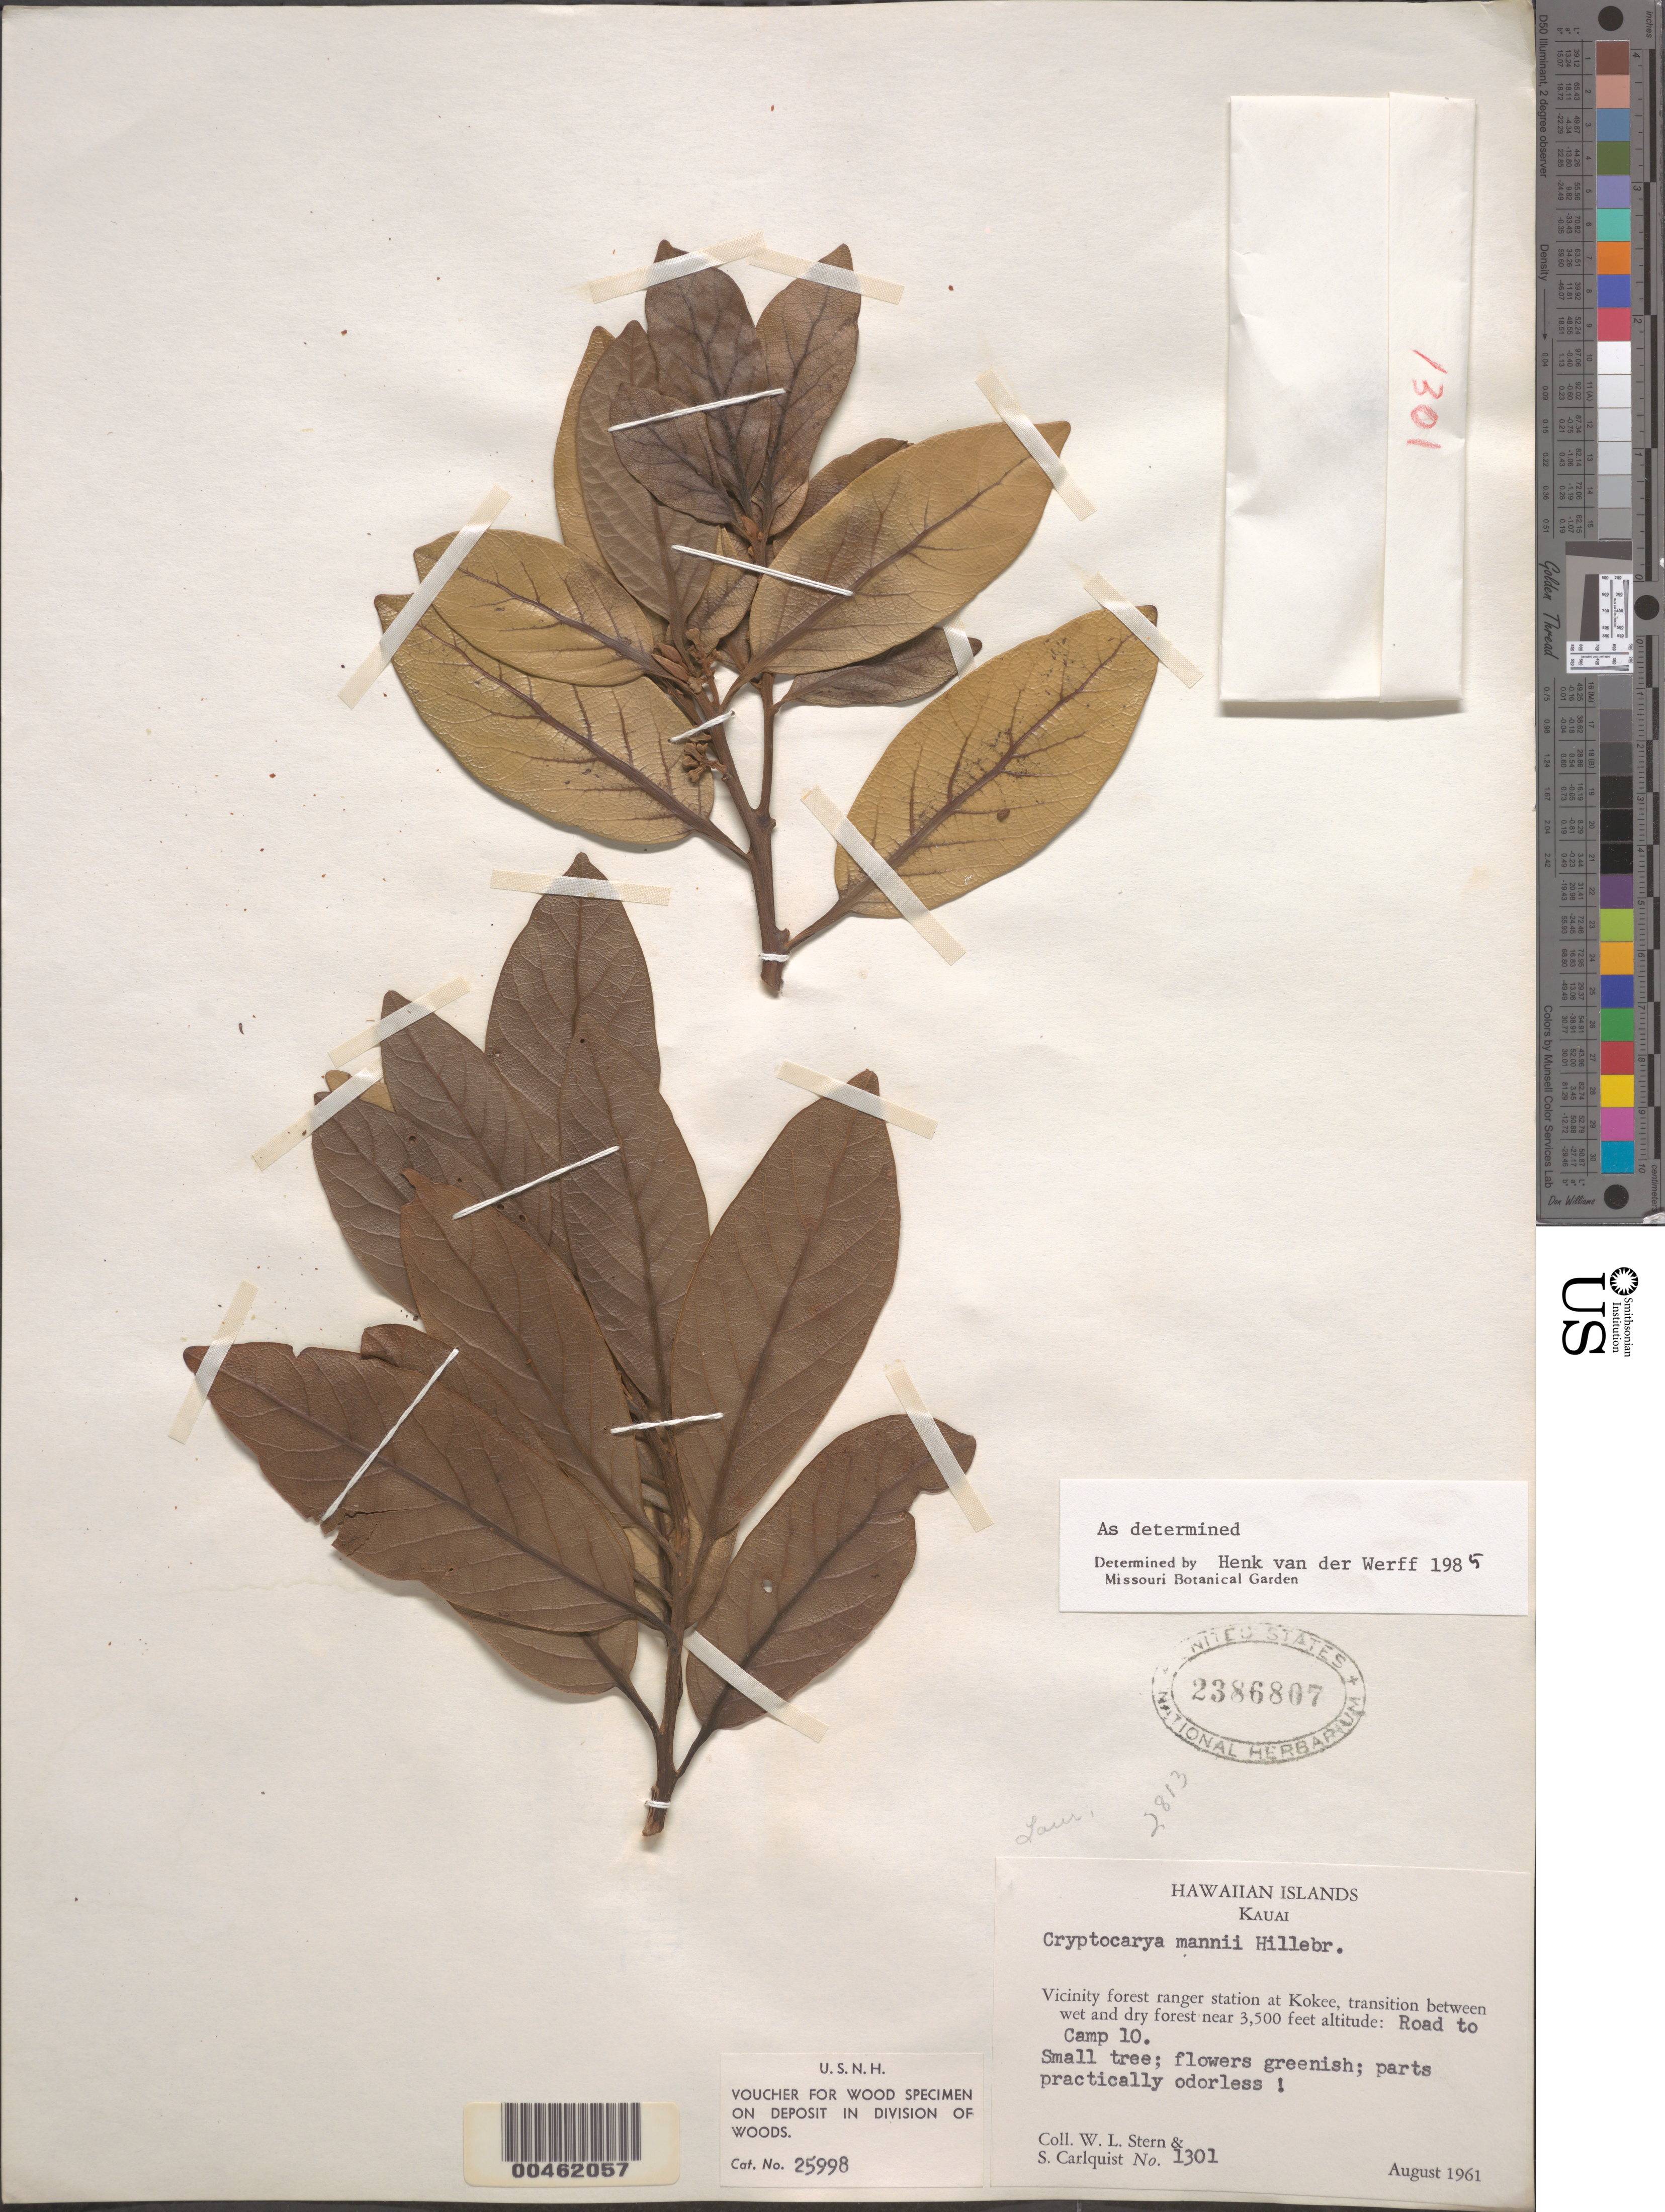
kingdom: Plantae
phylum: Tracheophyta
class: Magnoliopsida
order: Laurales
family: Lauraceae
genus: Cryptocarya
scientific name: Cryptocarya mannii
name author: Hillebr.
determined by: van der Werff, H., (MO), Missouri Botanical Garden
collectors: W. L. Stern & S. Carlquist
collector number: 1301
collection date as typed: Aug 1961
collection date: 1961-08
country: United States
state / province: Hawaii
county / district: Kauai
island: Kaua'i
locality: Vicinity forest ranger station at Kokee, road to Camp 10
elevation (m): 1067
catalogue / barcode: US 2386807